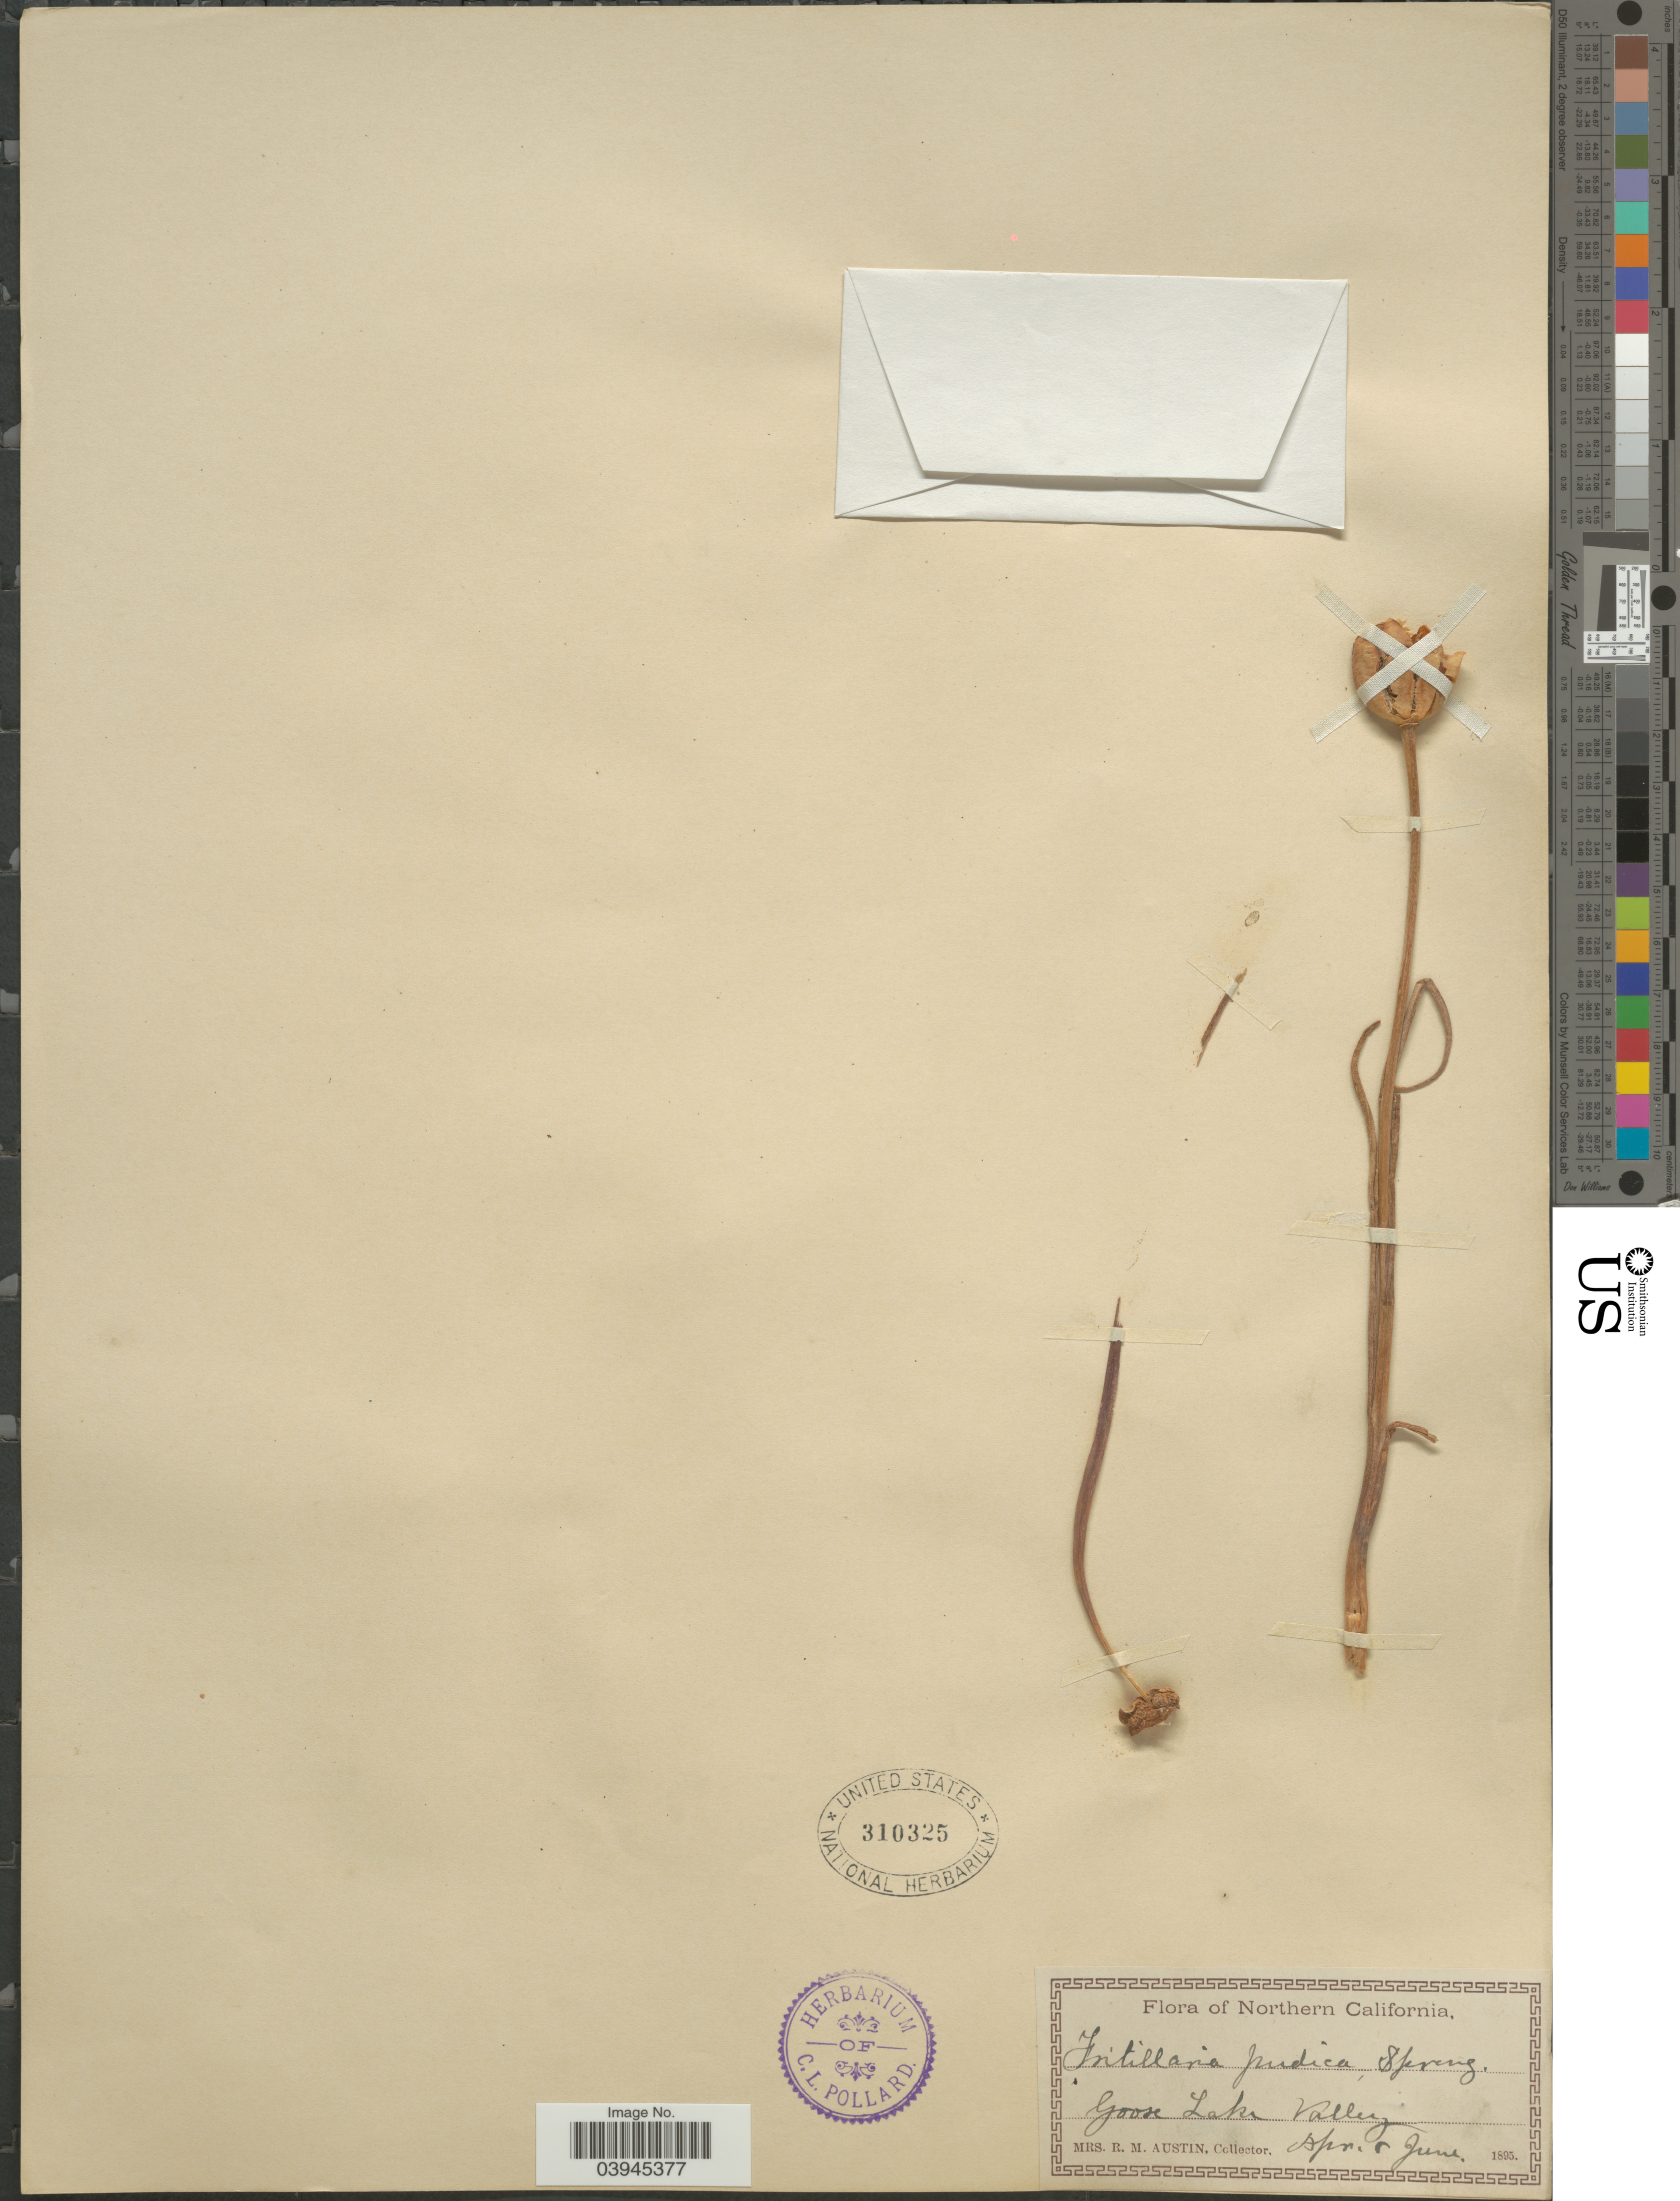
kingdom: Plantae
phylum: Tracheophyta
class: Liliopsida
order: Liliales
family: Liliaceae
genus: Fritillaria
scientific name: Fritillaria pudica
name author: (Pursh) Spreng.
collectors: R. Austin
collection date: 1895-04/1895-06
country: United States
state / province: California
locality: Northern California. Goose Lake Valley.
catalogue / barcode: US 310325